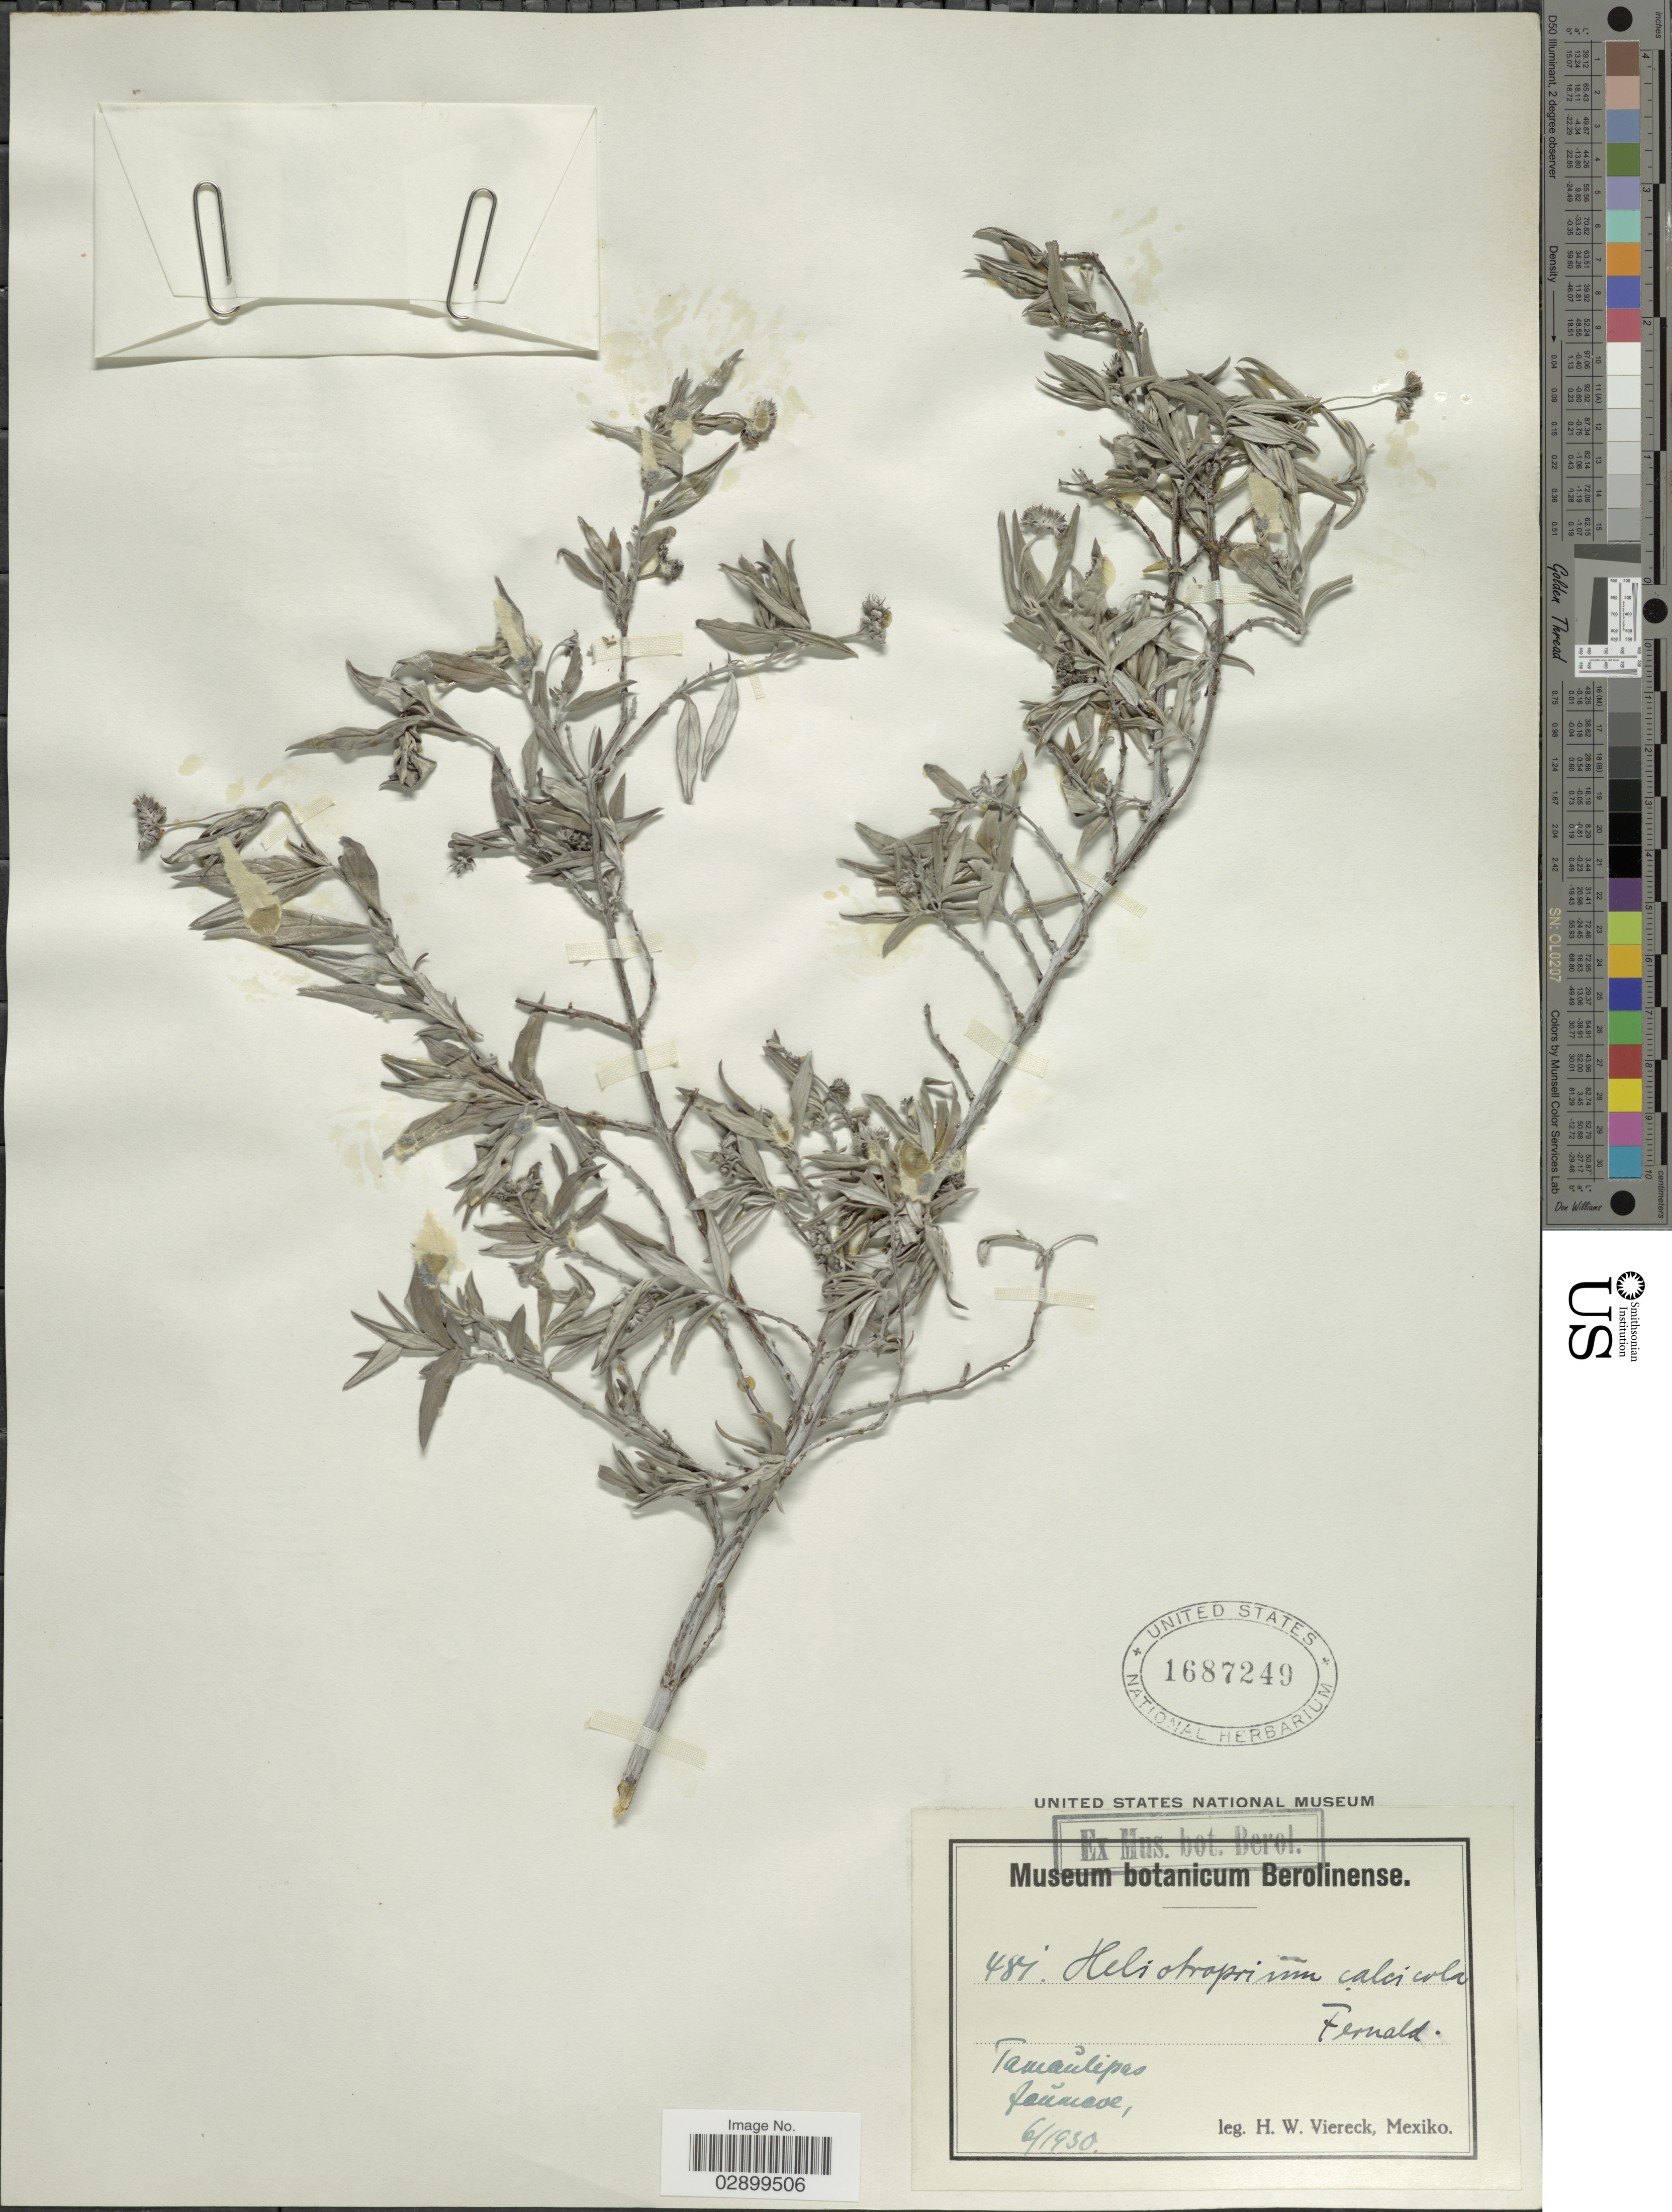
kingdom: Plantae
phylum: Tracheophyta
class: Magnoliopsida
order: Boraginales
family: Heliotropiaceae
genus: Heliotropium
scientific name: Heliotropium calcicola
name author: Fernald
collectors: H. W. Viereck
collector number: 481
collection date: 1930-06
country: Mexico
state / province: Tamaulipas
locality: Jaümave.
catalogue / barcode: US 1687249